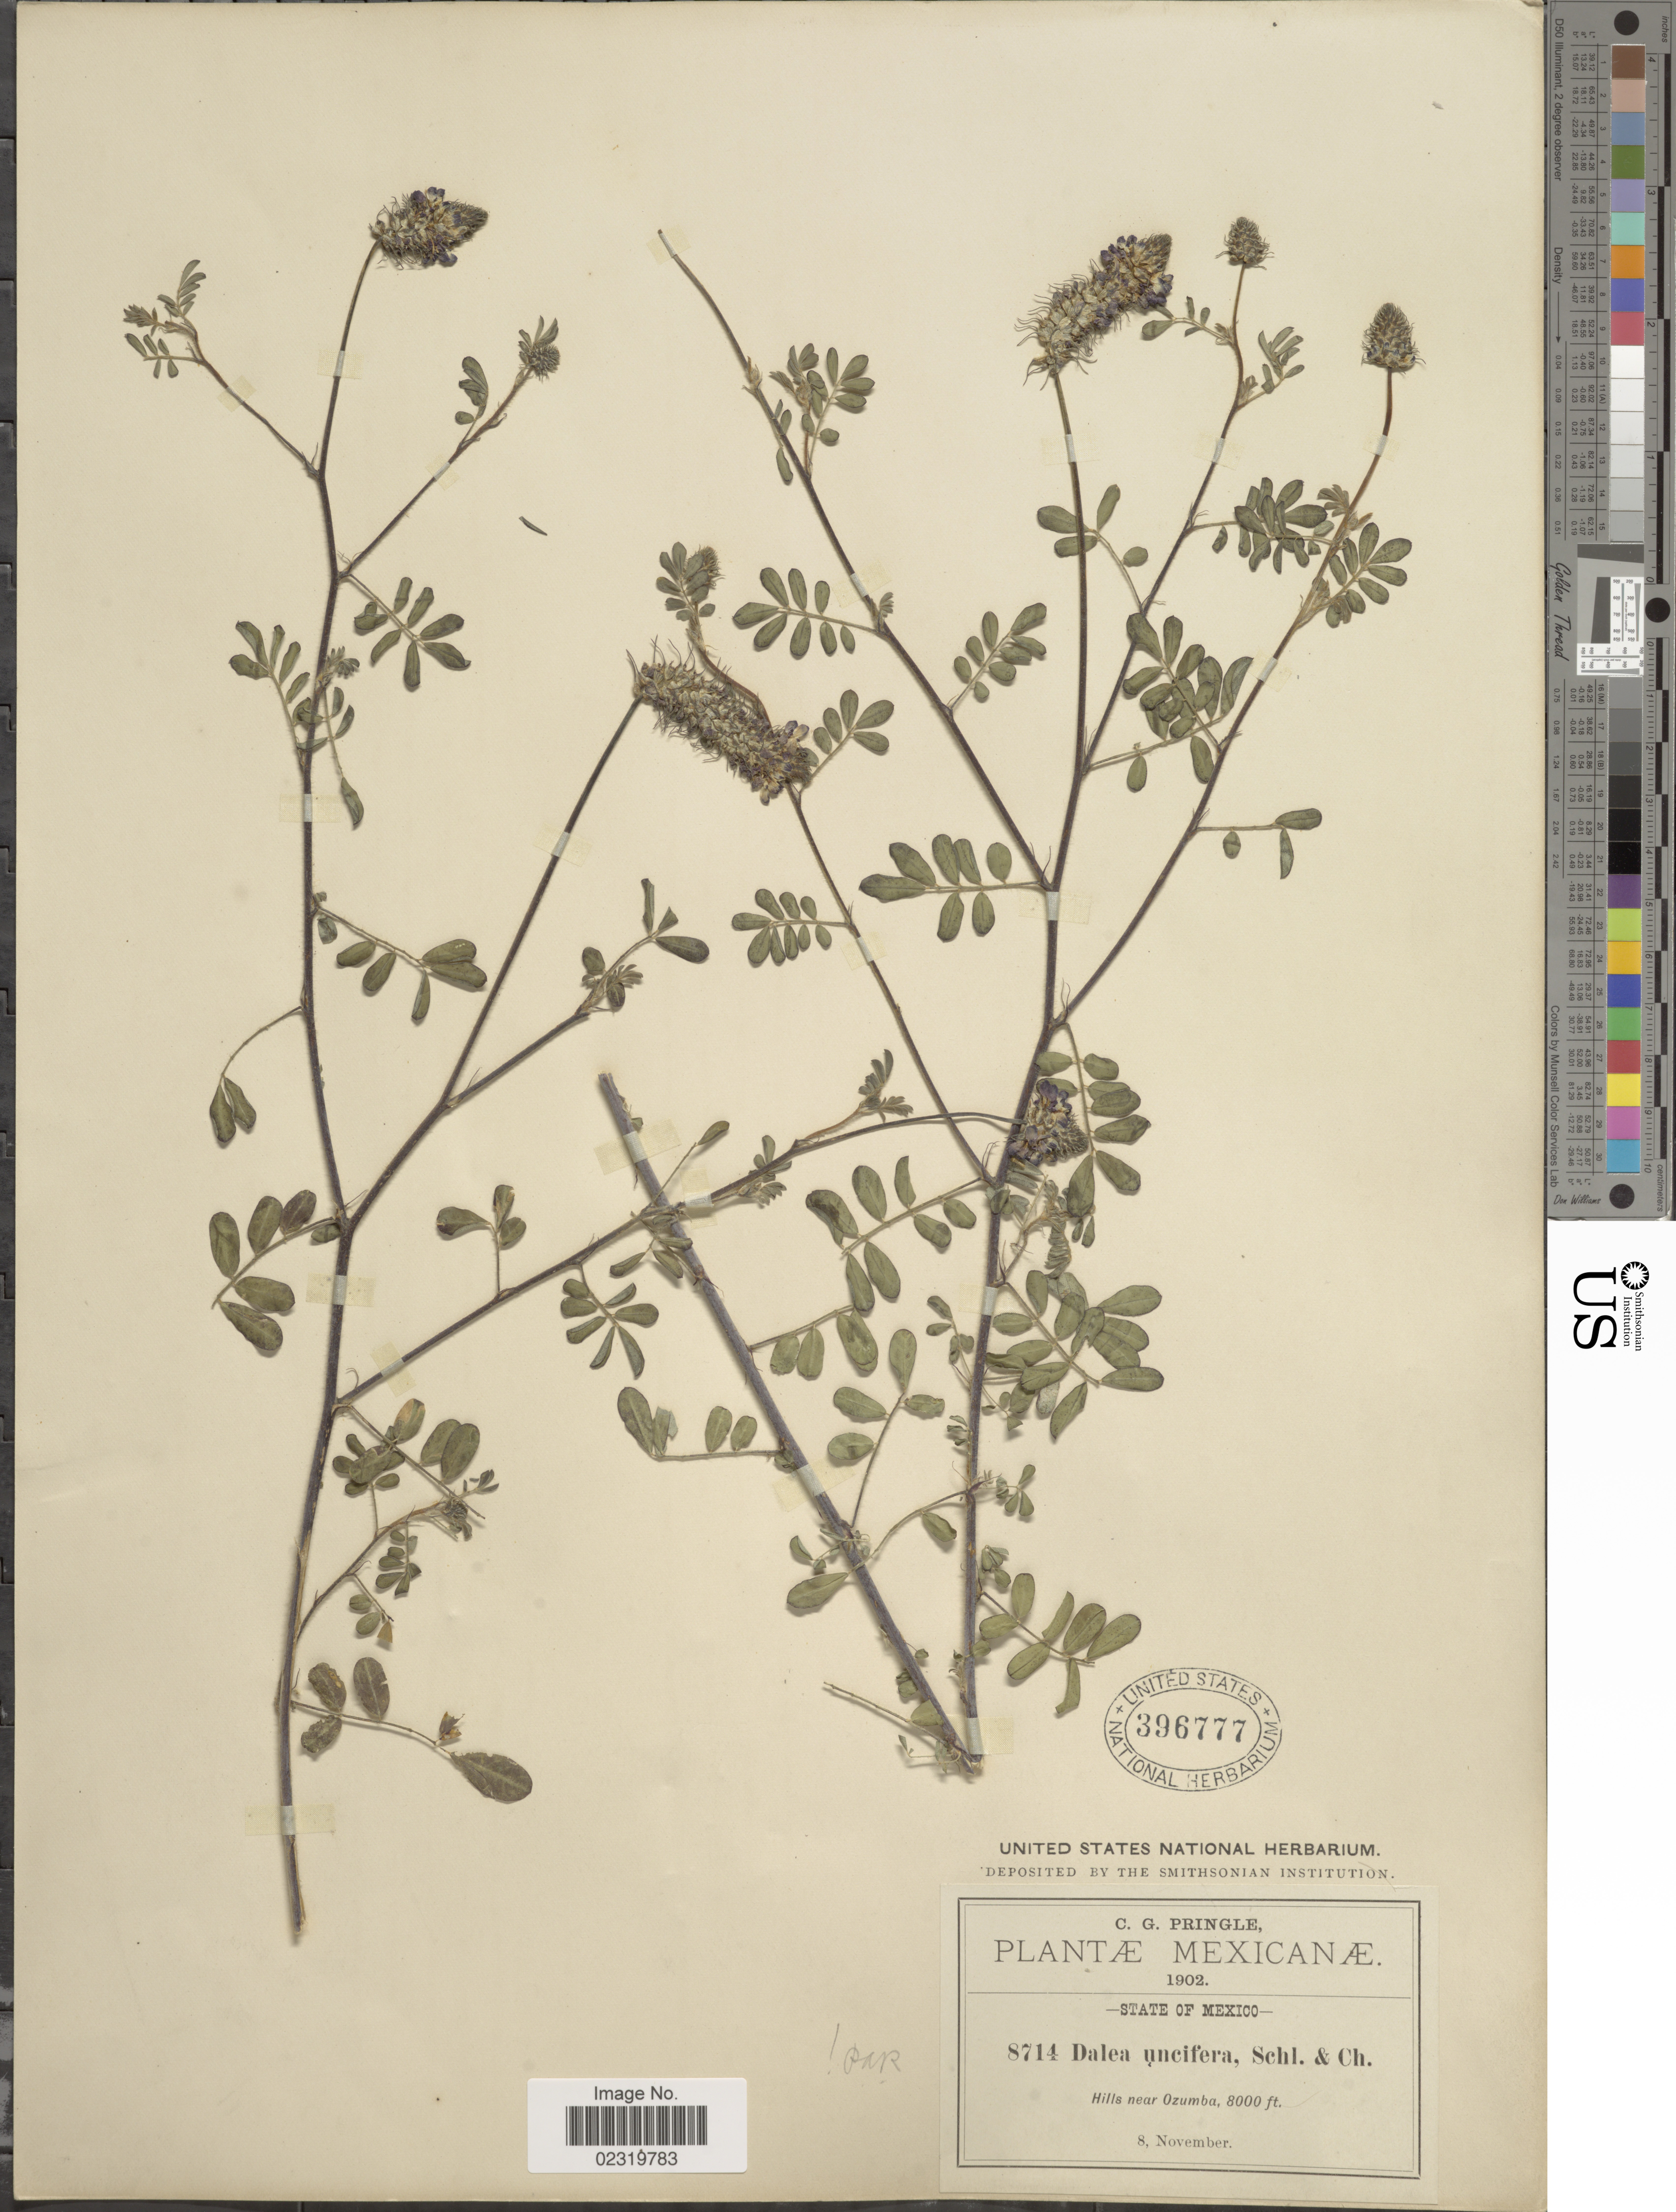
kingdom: Plantae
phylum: Tracheophyta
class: Magnoliopsida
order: Fabales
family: Fabaceae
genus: Dalea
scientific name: Dalea obovatifolia var. obovatifolia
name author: Ortega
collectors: C. G. Pringle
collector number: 8714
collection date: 1902-11-08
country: Mexico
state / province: México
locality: Hills near Ozumba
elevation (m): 2438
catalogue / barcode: US 396777